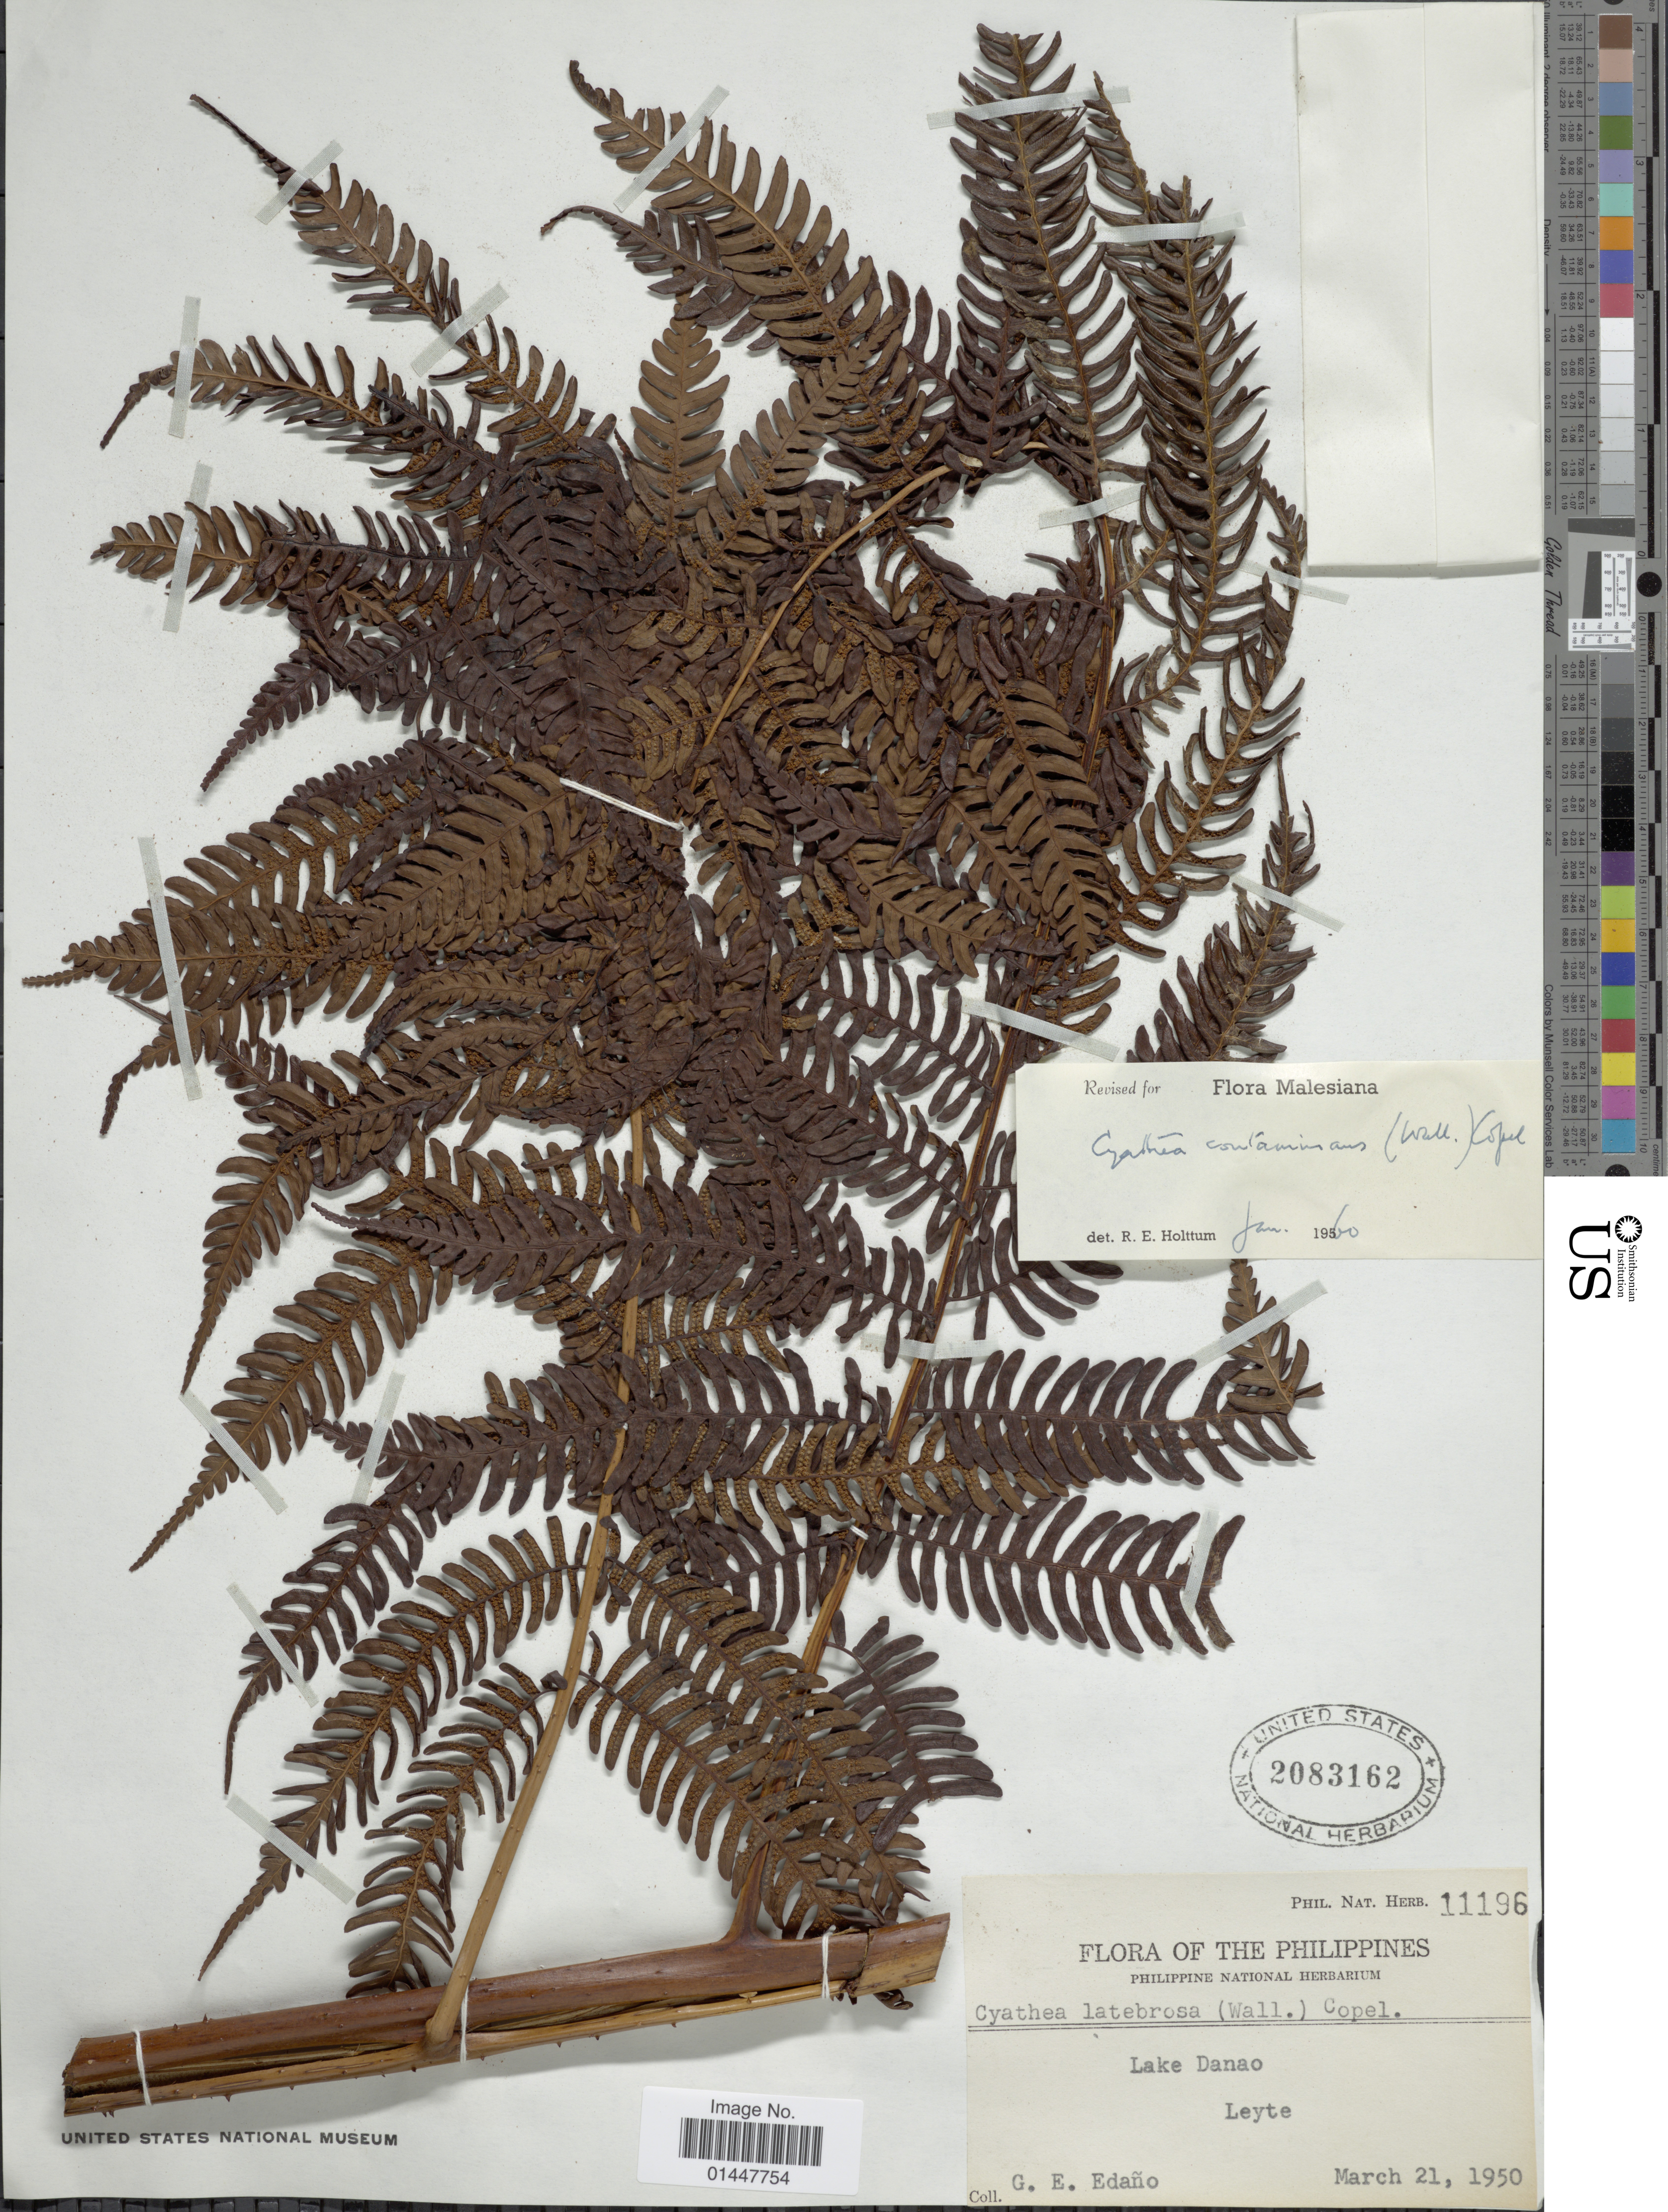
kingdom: Plantae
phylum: Tracheophyta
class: Polypodiopsida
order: Cyatheales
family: Cyatheaceae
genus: Sphaeropteris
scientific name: Sphaeropteris glauca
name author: (Blume) R.M. Tryon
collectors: G. E. Edaño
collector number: Phil. Nat. Herb. 11196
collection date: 1950-03-21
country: Philippines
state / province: Eastern Visayas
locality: Lake Danao, Leyte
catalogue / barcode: US 2083162